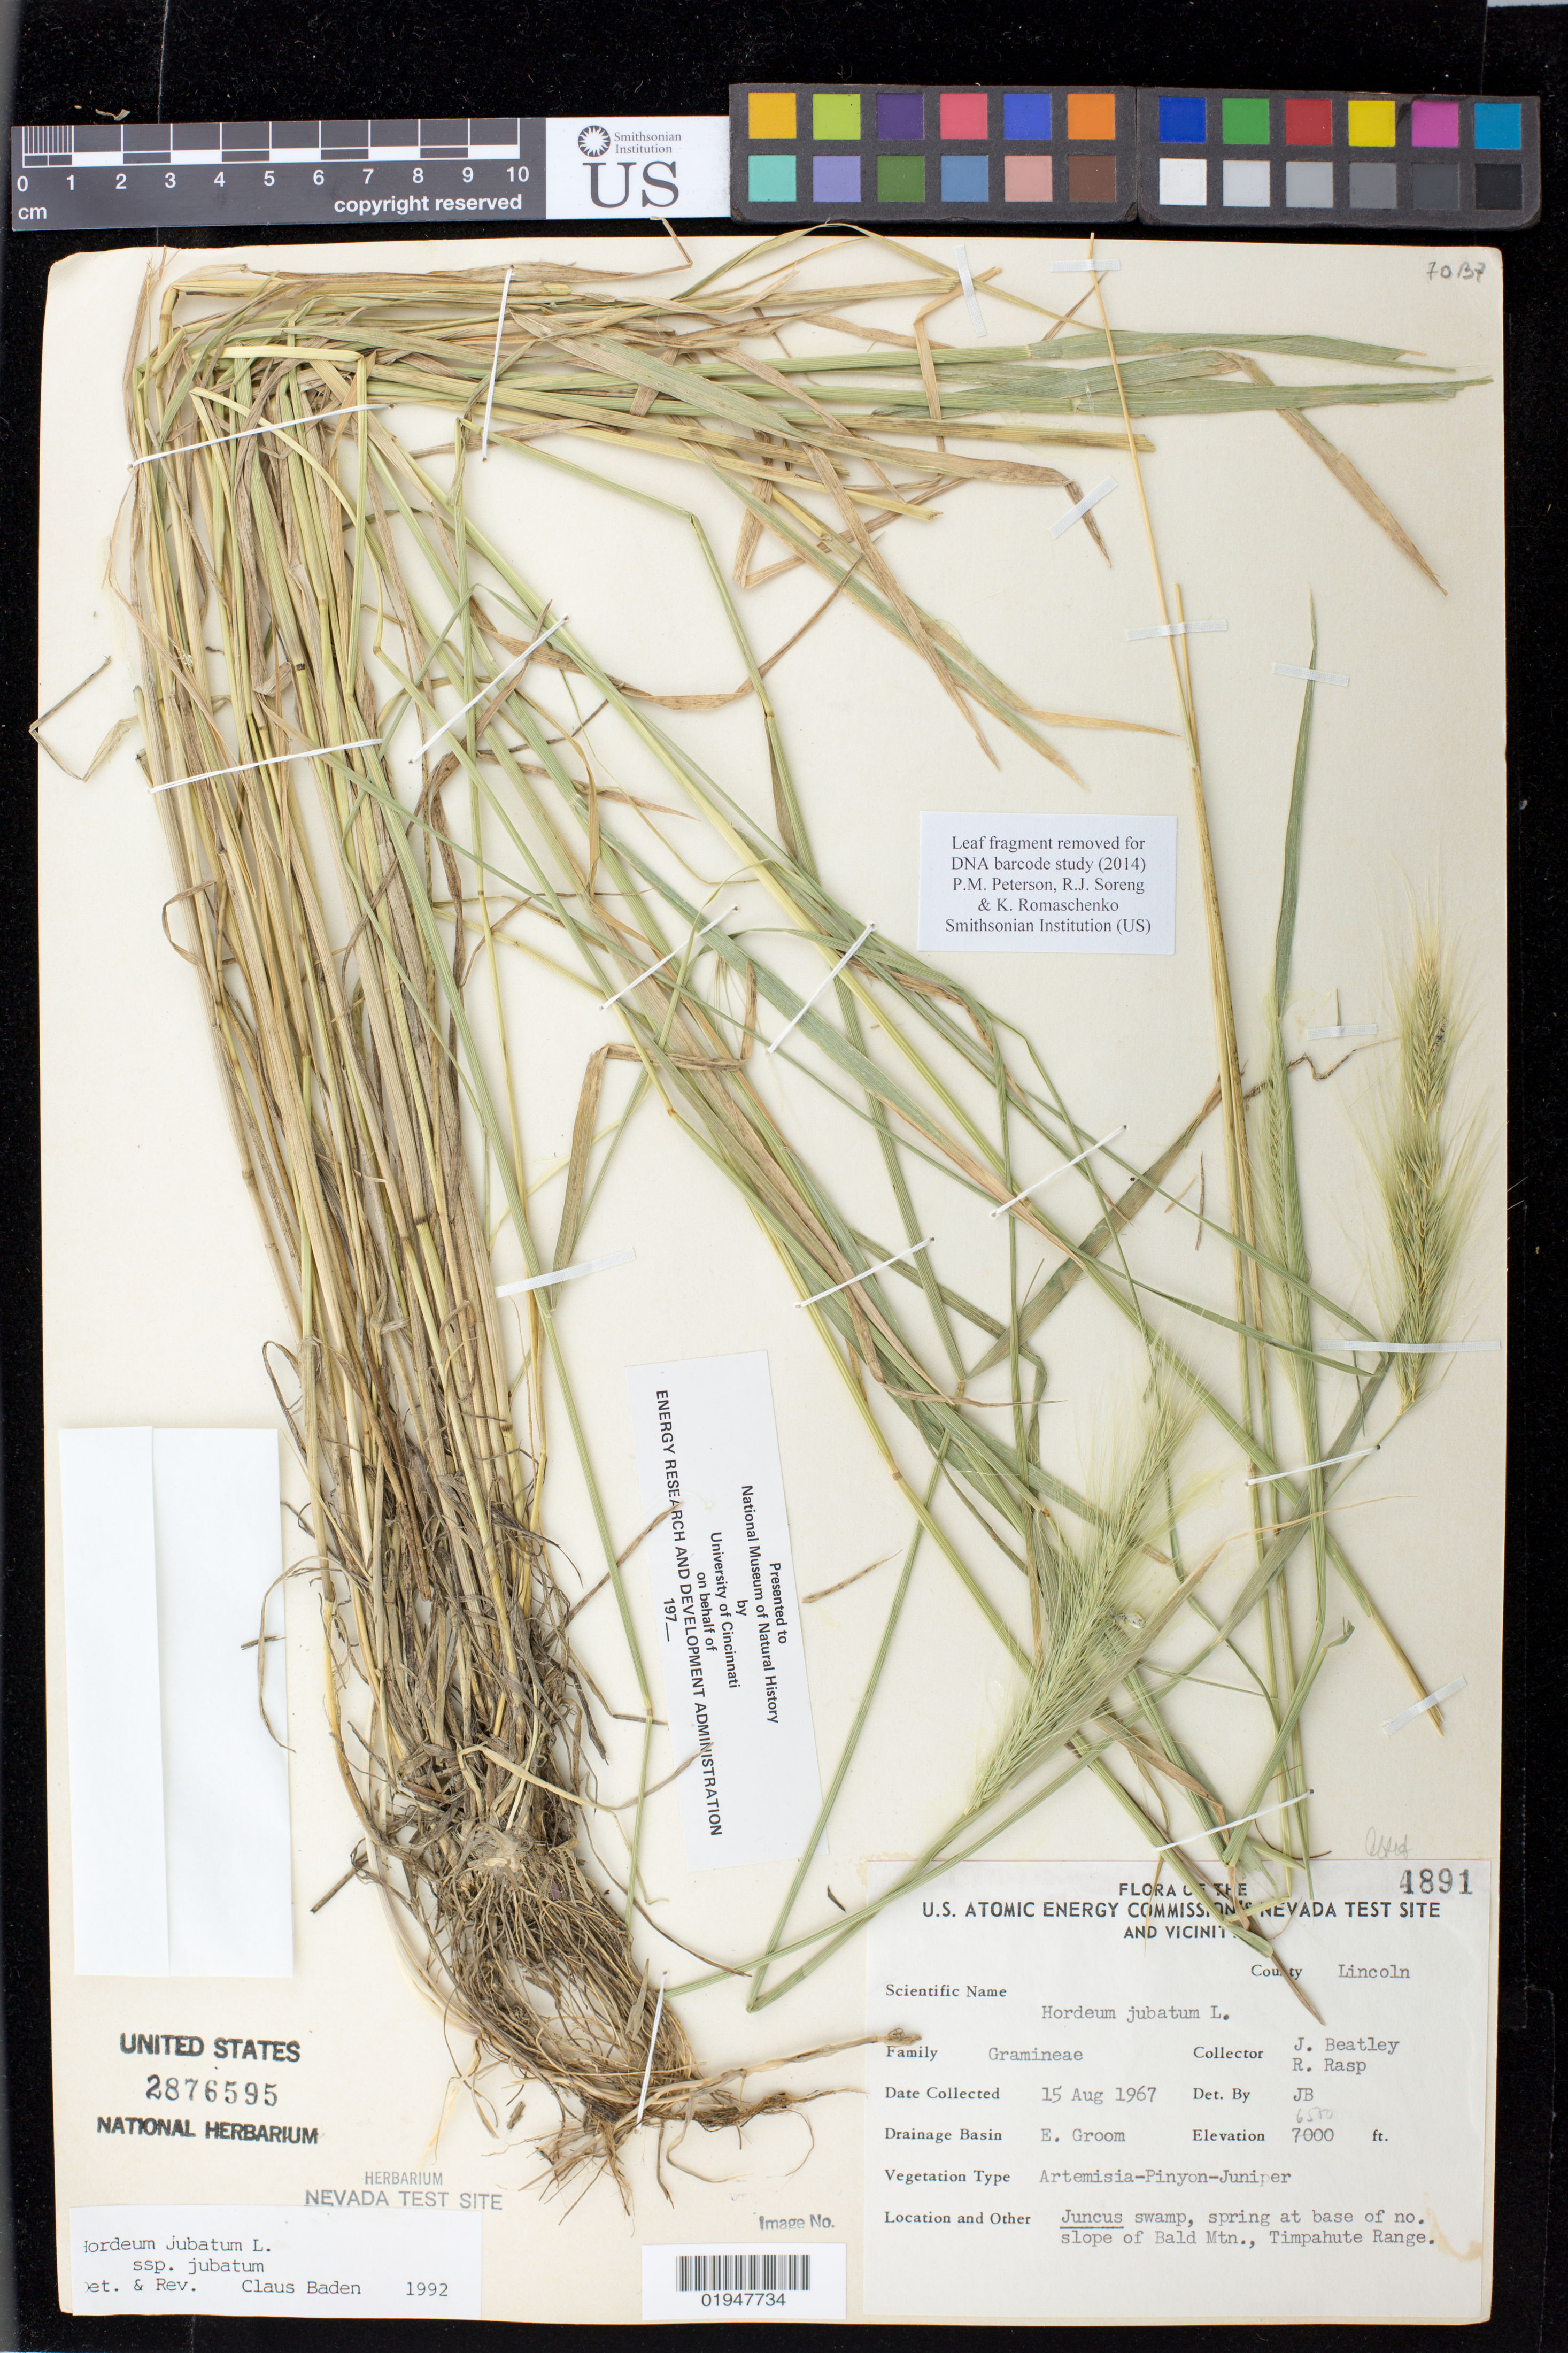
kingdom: Plantae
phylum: Tracheophyta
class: Liliopsida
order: Poales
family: Poaceae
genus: Hordeum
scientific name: Hordeum jubatum subsp. jubatum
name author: L.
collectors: J. C. Beatley & R. Rasp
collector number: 4891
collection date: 1967-08-15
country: United States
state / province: Nevada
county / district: Lincoln County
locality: Juncus swamp, spring at base of no. slope of Bald Mtn., Timpahute Range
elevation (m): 1996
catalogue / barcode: US 2876595